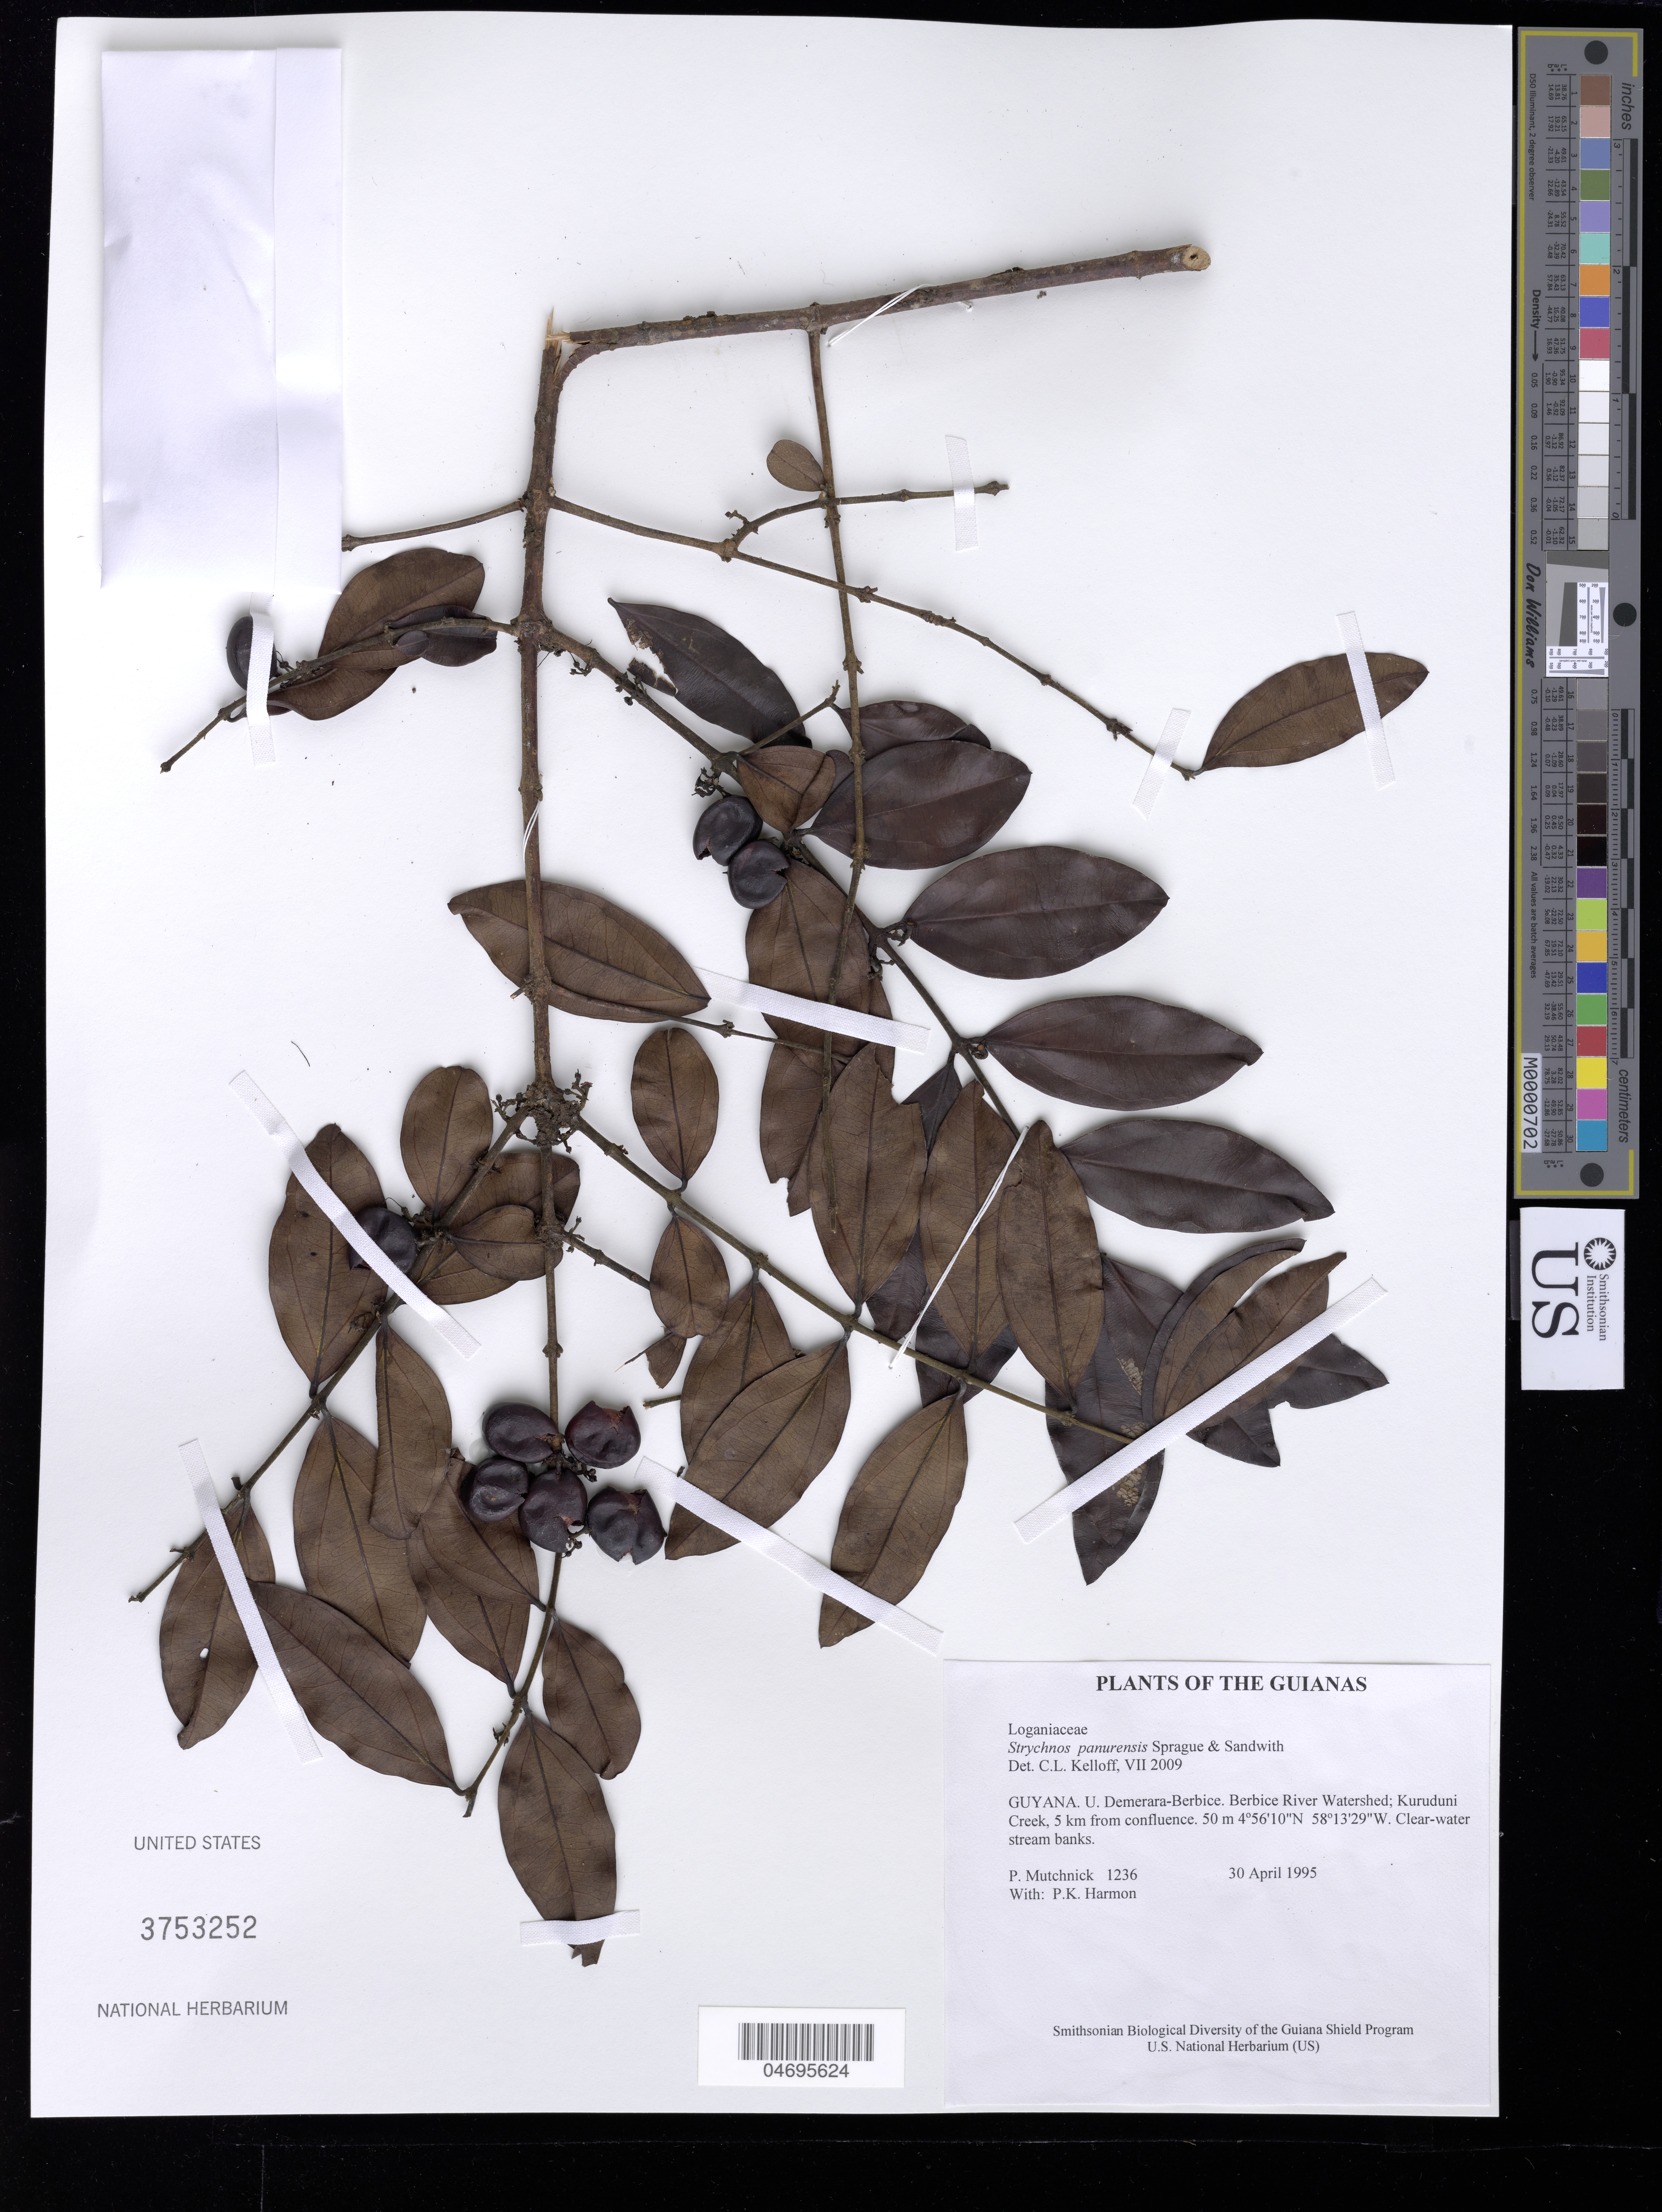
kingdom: Plantae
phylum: Tracheophyta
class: Magnoliopsida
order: Gentianales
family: Loganiaceae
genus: Strychnos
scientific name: Strychnos panurensis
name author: Sprague & Sandwith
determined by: Kelloff, Carol L., (US), Smithsonian Institution - National Museum of Natural History (UNITED STATES)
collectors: P. Mutchnick & P. Harmon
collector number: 1236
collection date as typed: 30 April 1995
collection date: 1995-04-30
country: Guyana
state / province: U. Demerara-Berbice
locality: Berbice River Watershed; Kuruduni Creek, 5 km from confluence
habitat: Clear-water stream banks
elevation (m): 50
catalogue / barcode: US 3753252